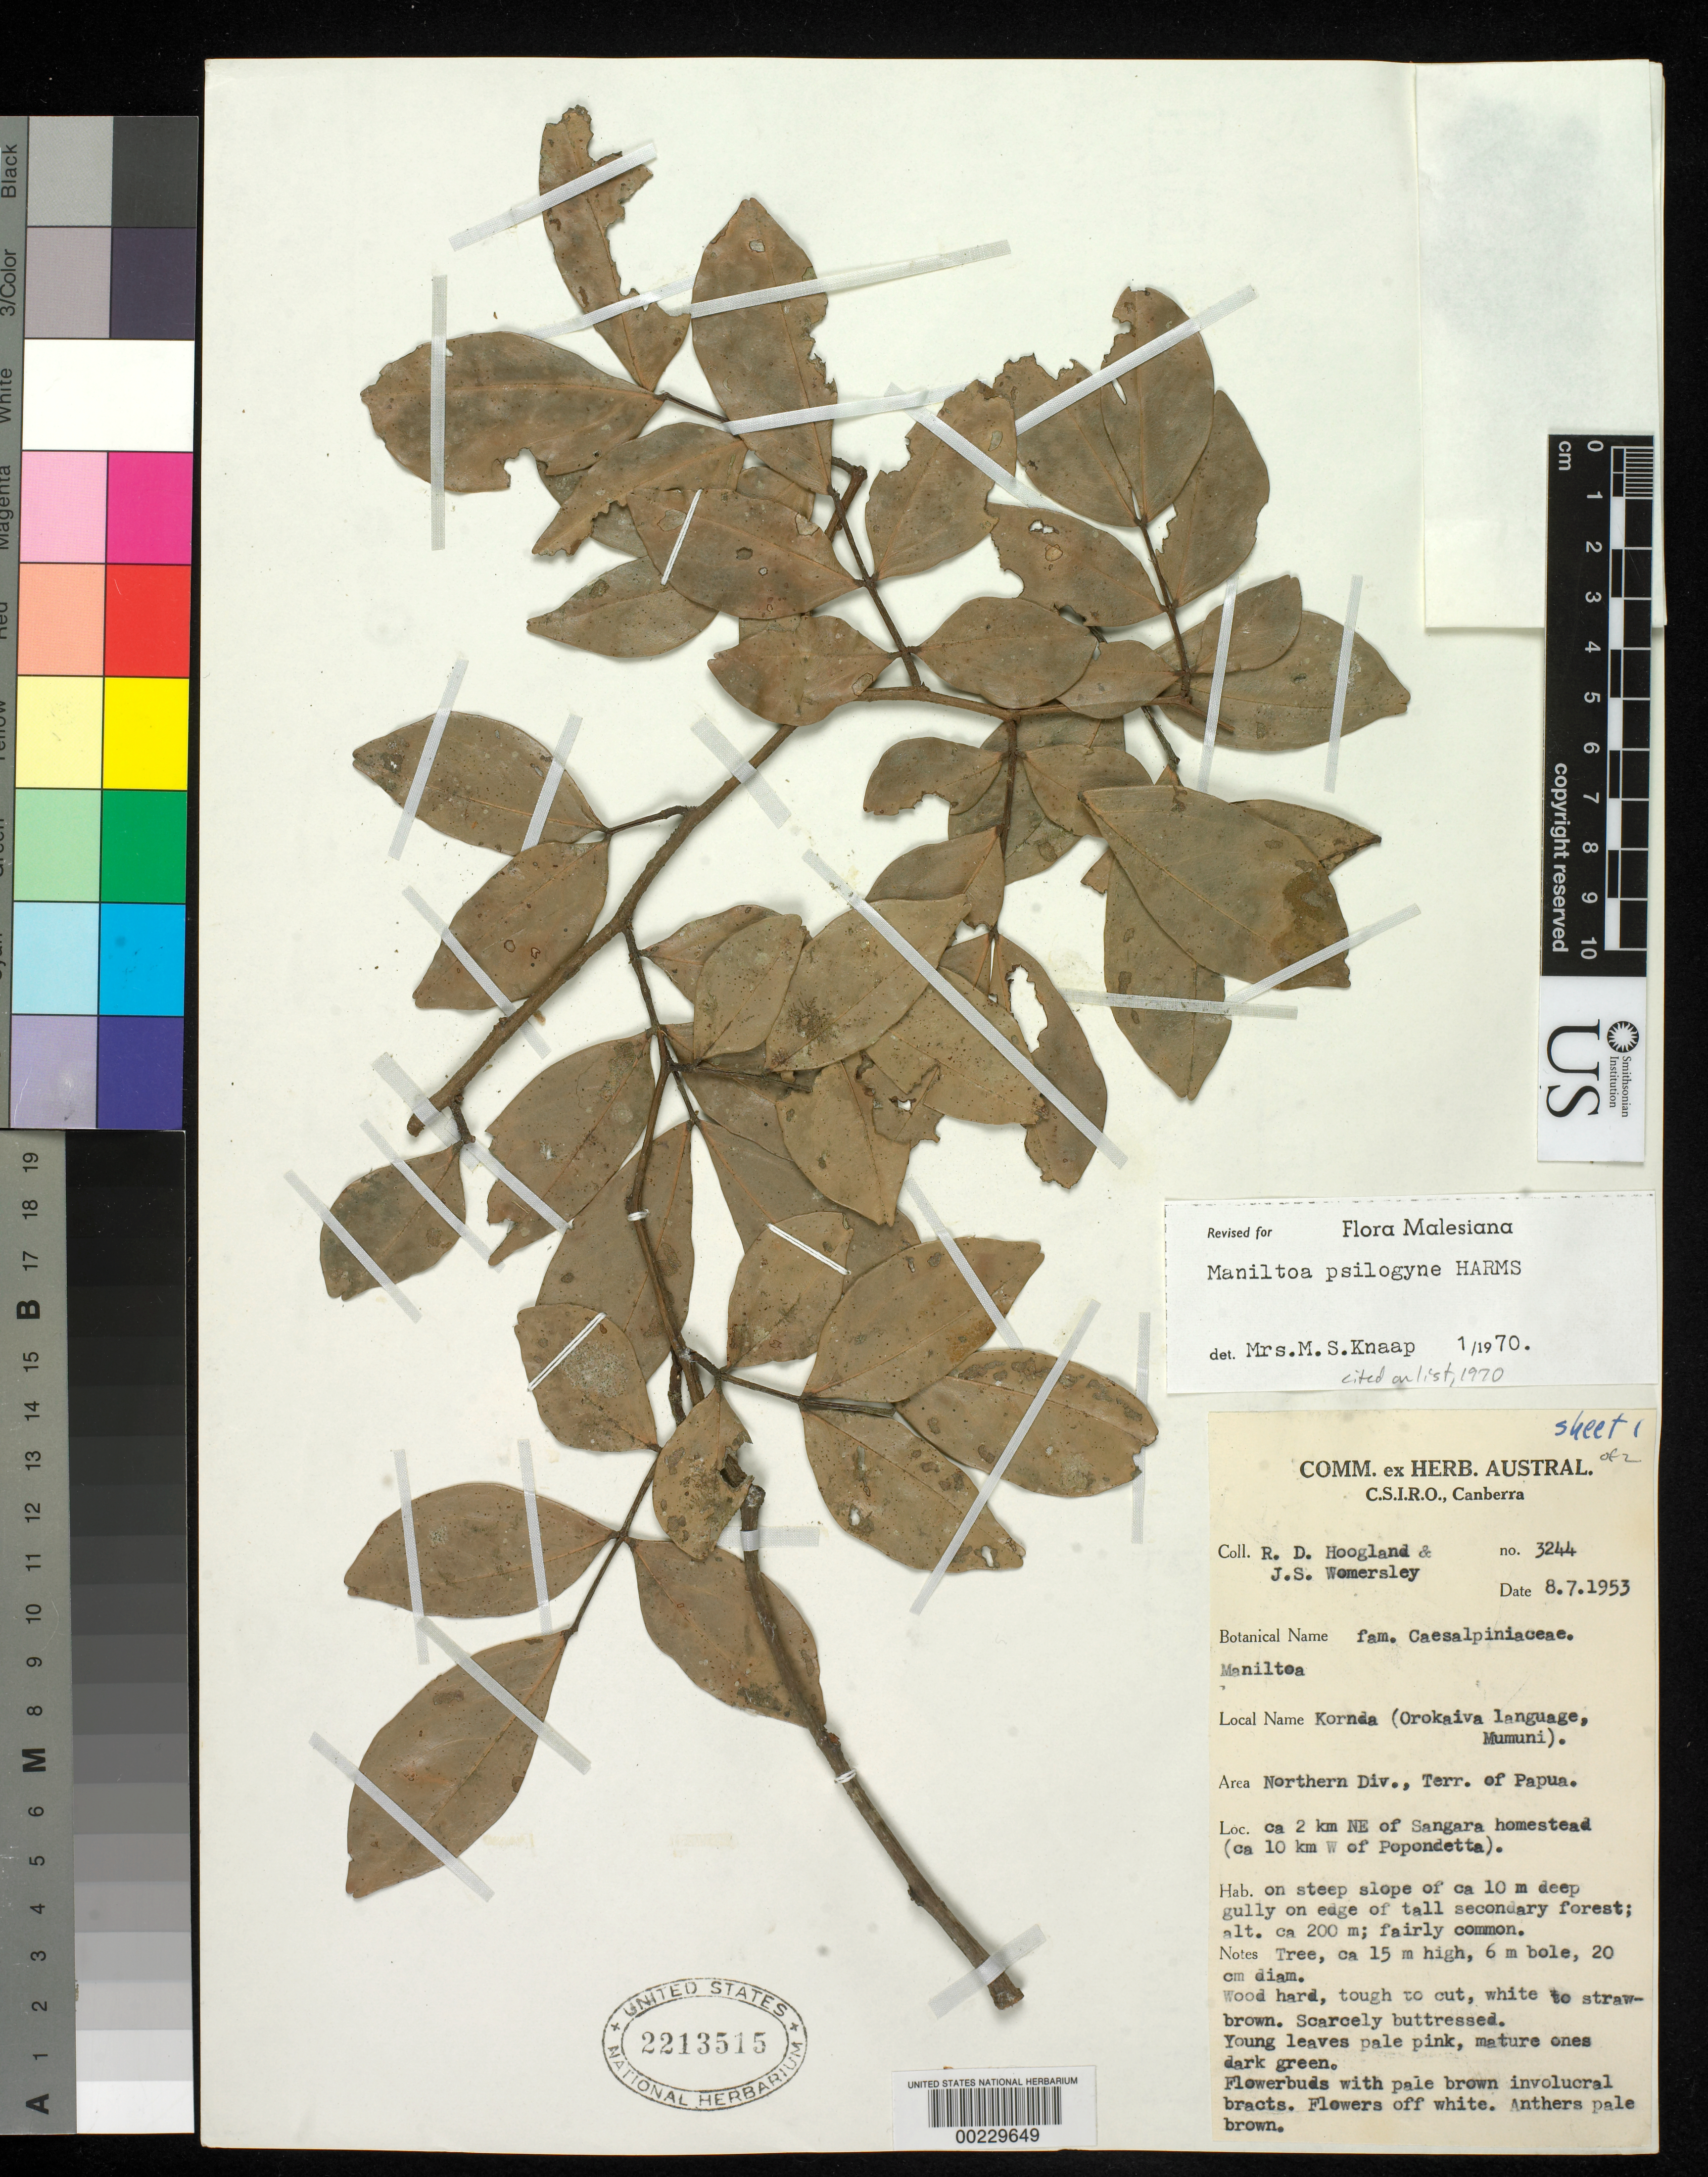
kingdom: Plantae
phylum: Tracheophyta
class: Magnoliopsida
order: Fabales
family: Fabaceae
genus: Maniltoa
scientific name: Maniltoa psilogyne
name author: Harms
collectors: R. D. Hoogland & J. S. Womersley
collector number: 3244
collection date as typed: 08 Jul 1953 or 07 Aug 1953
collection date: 1953-07-08 or 1953-08-07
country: Papua New Guinea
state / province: Northern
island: New Guinea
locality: Northern div.; ca 2 km ne of sangara homestead (ca 10 km w of popondetta)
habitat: Steep slope of 10m deep gully on edge of tall secondary forest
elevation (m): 200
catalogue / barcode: US 2213515